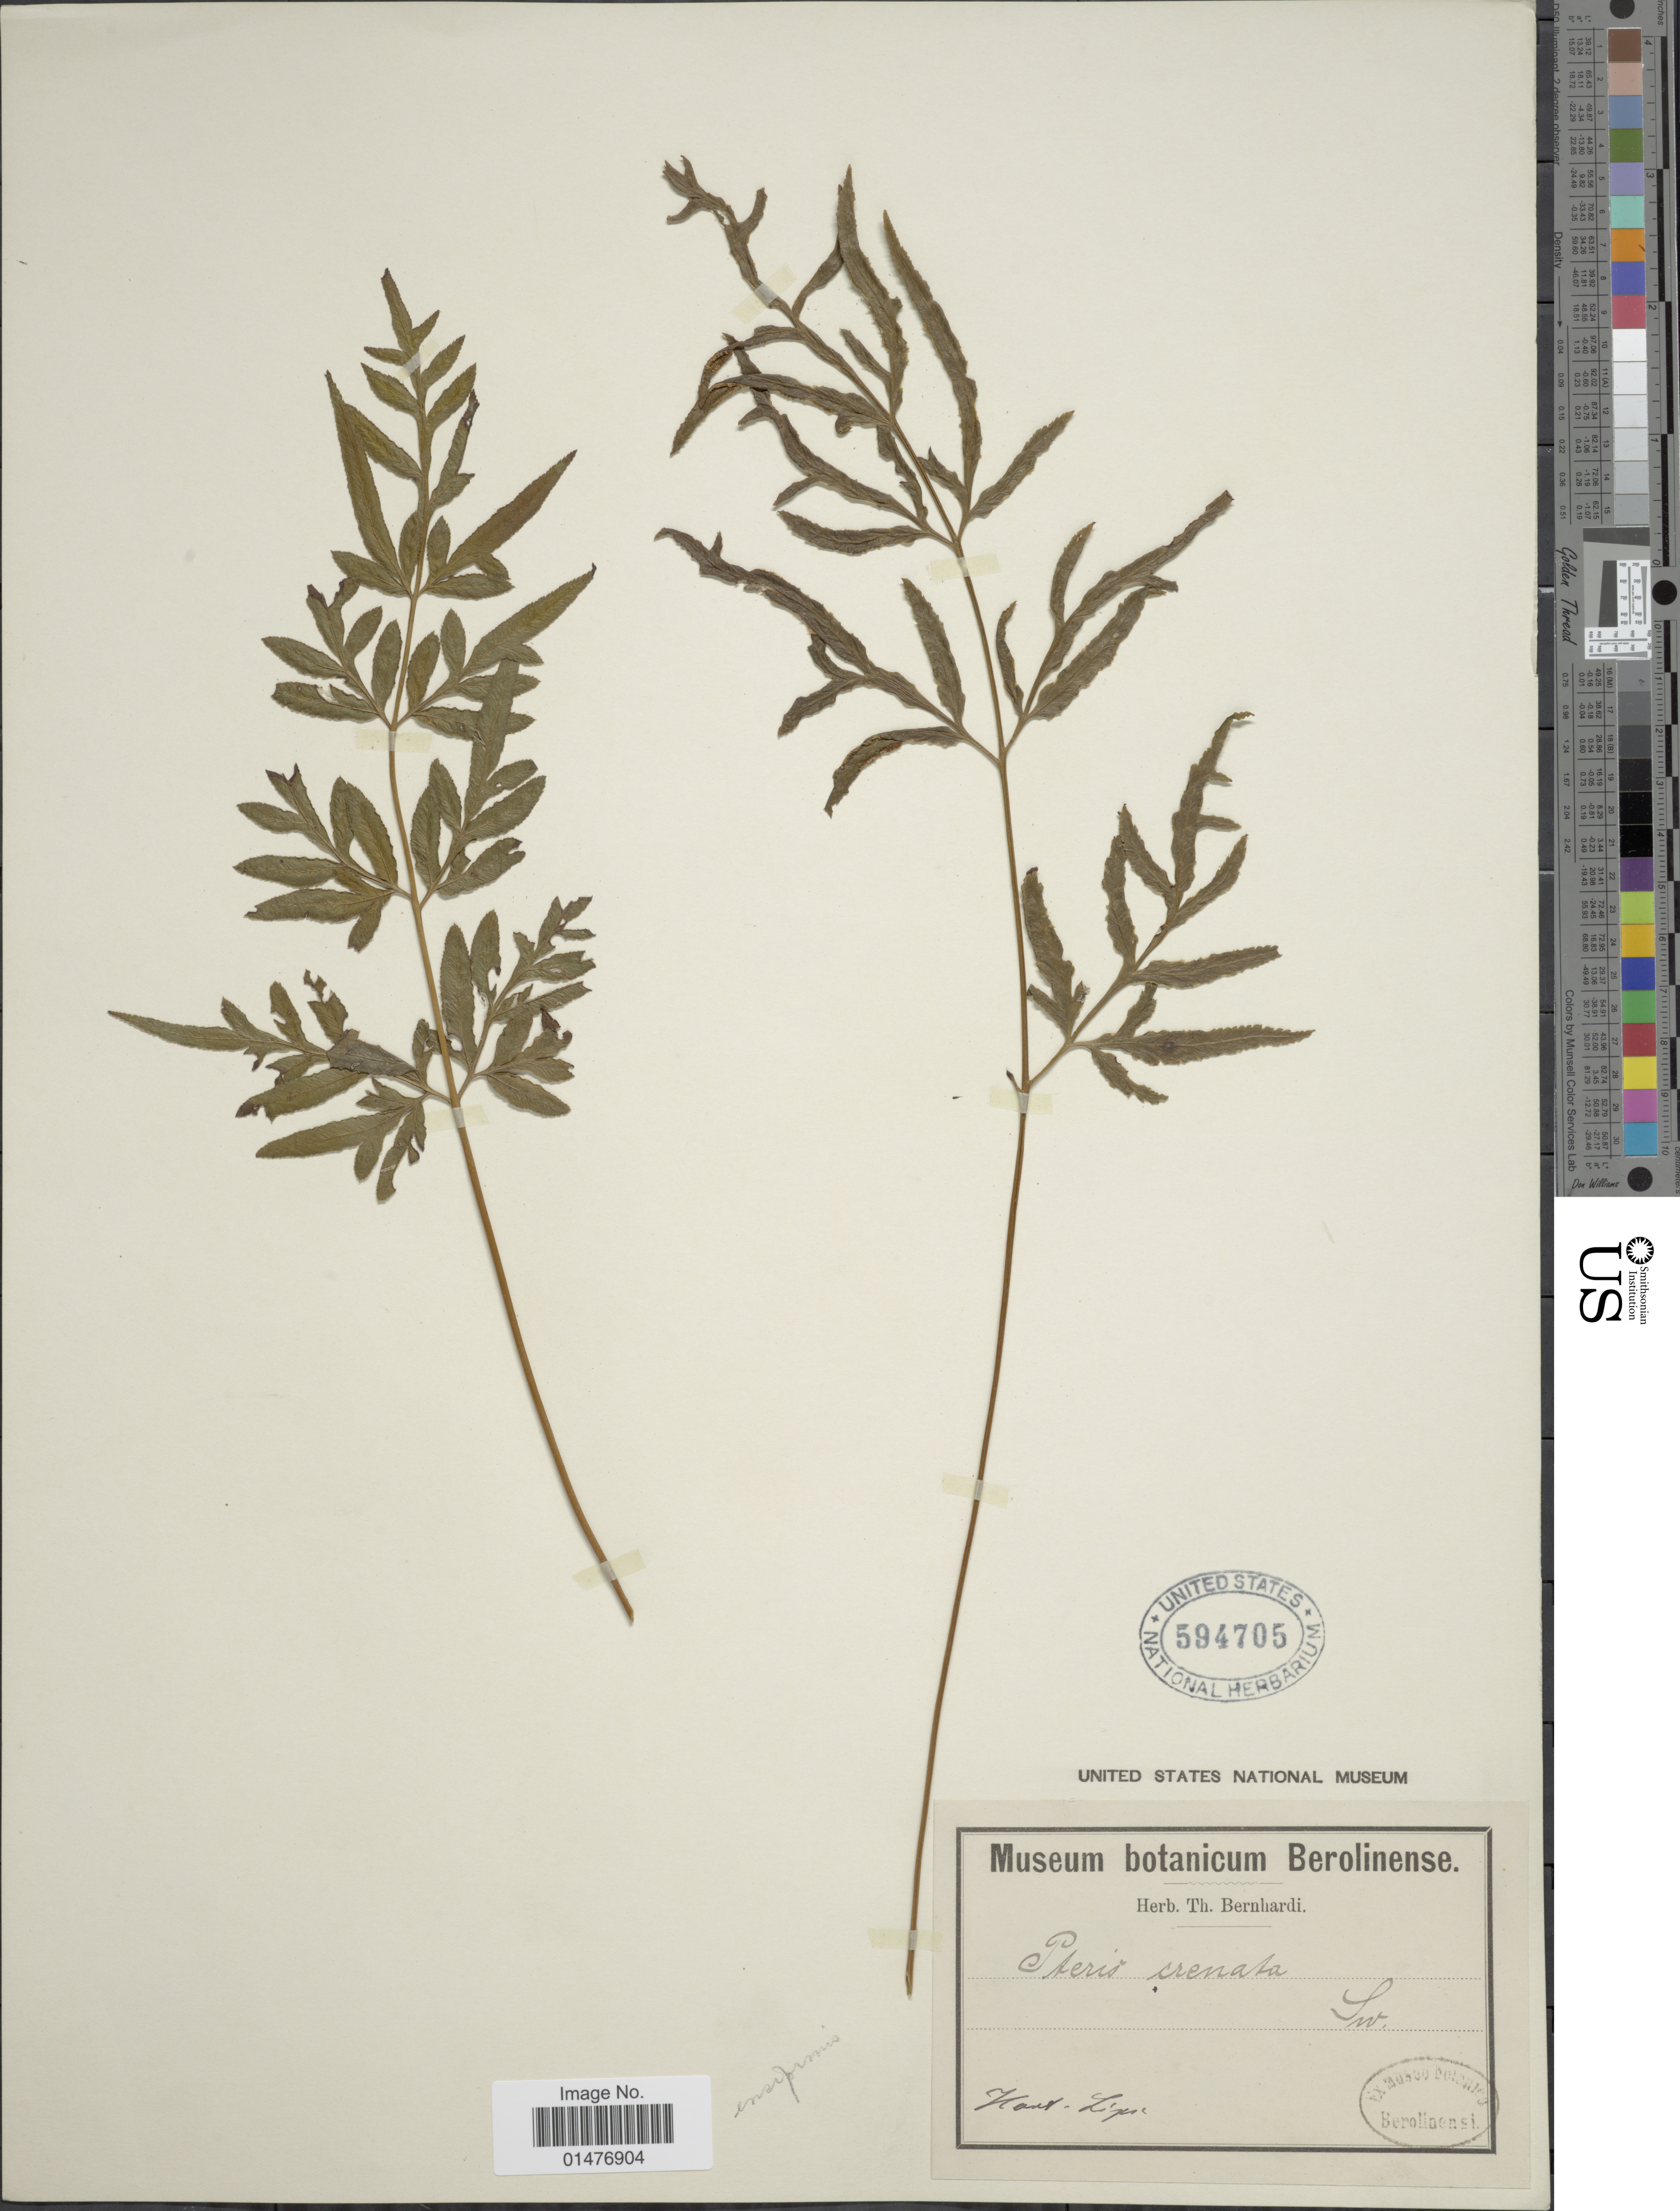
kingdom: Plantae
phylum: Tracheophyta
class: Polypodiopsida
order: Polypodiales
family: Pteridaceae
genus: Pteris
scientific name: Pteris ensiformis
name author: Burm. f.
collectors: ex herb. Bernhardi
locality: Hort Lips [interpreted]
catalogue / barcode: US 594705